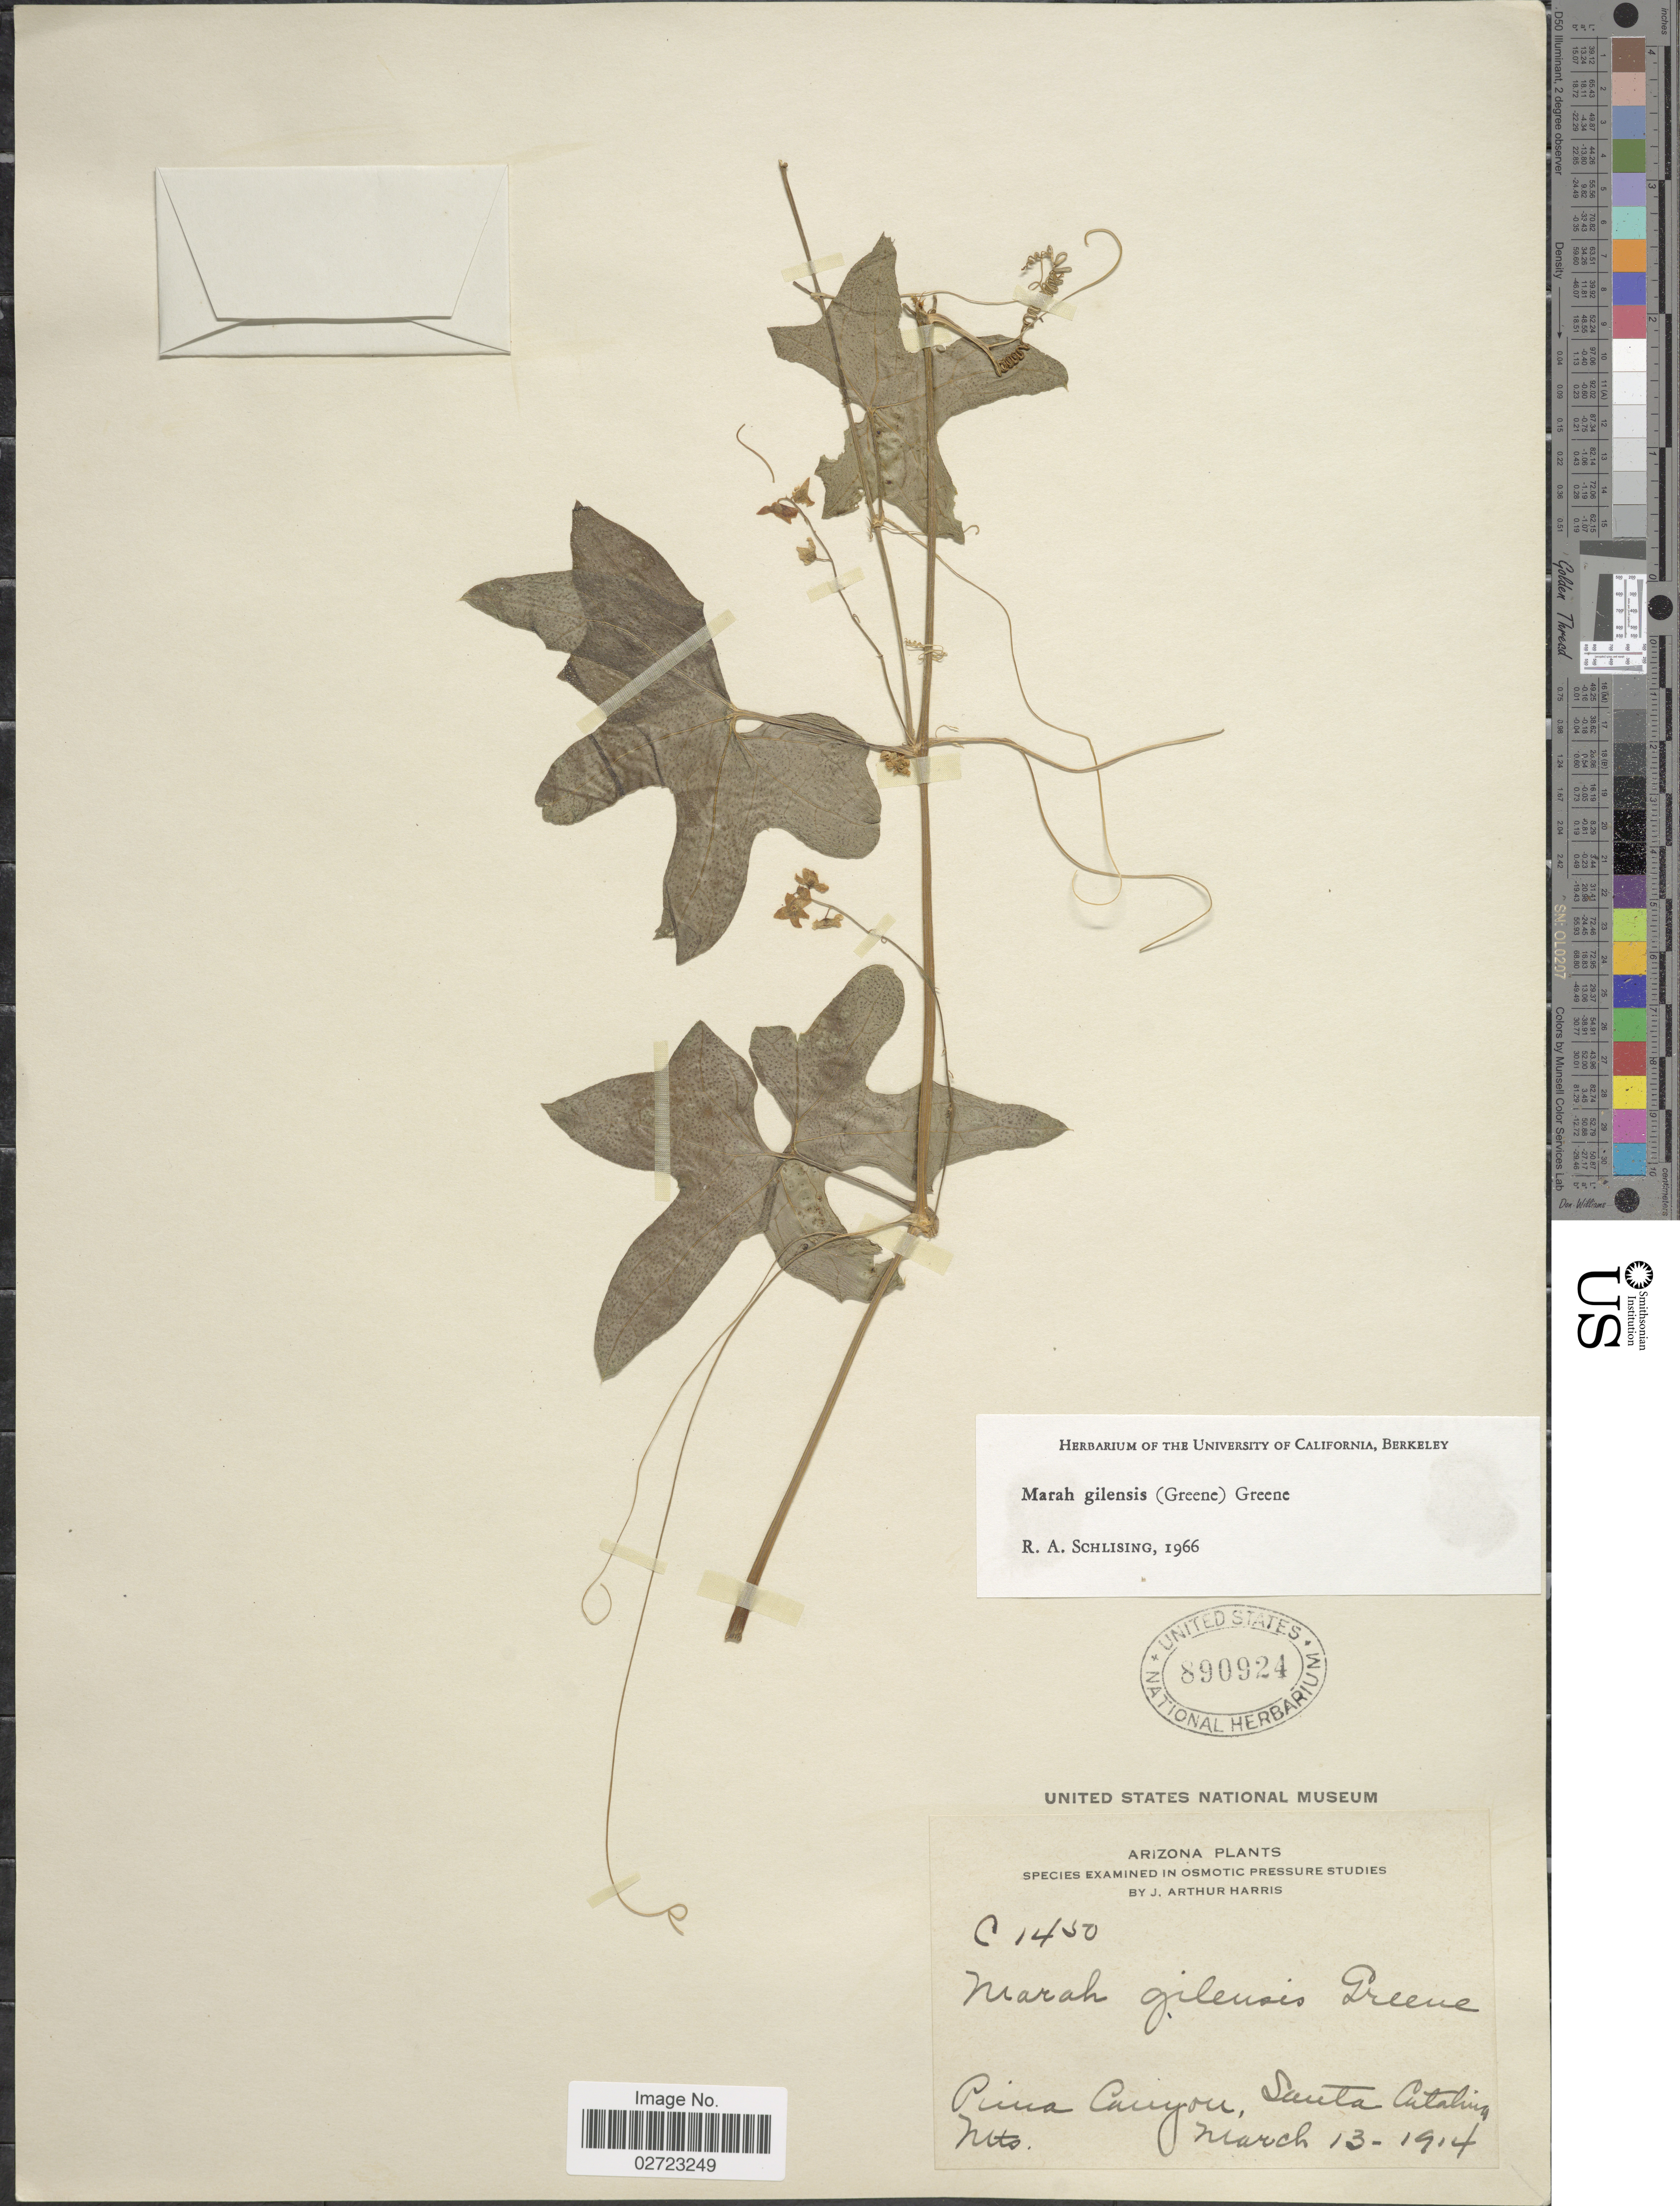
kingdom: Plantae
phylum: Tracheophyta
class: Magnoliopsida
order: Cucurbitales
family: Cucurbitaceae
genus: Marah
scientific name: Marah gilensis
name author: (Greene) Greene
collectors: J. A. Harris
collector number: C 1450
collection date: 1914-03-13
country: United States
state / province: Arizona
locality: Pima Canyon, Santa Catalina Mts.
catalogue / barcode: US 890924